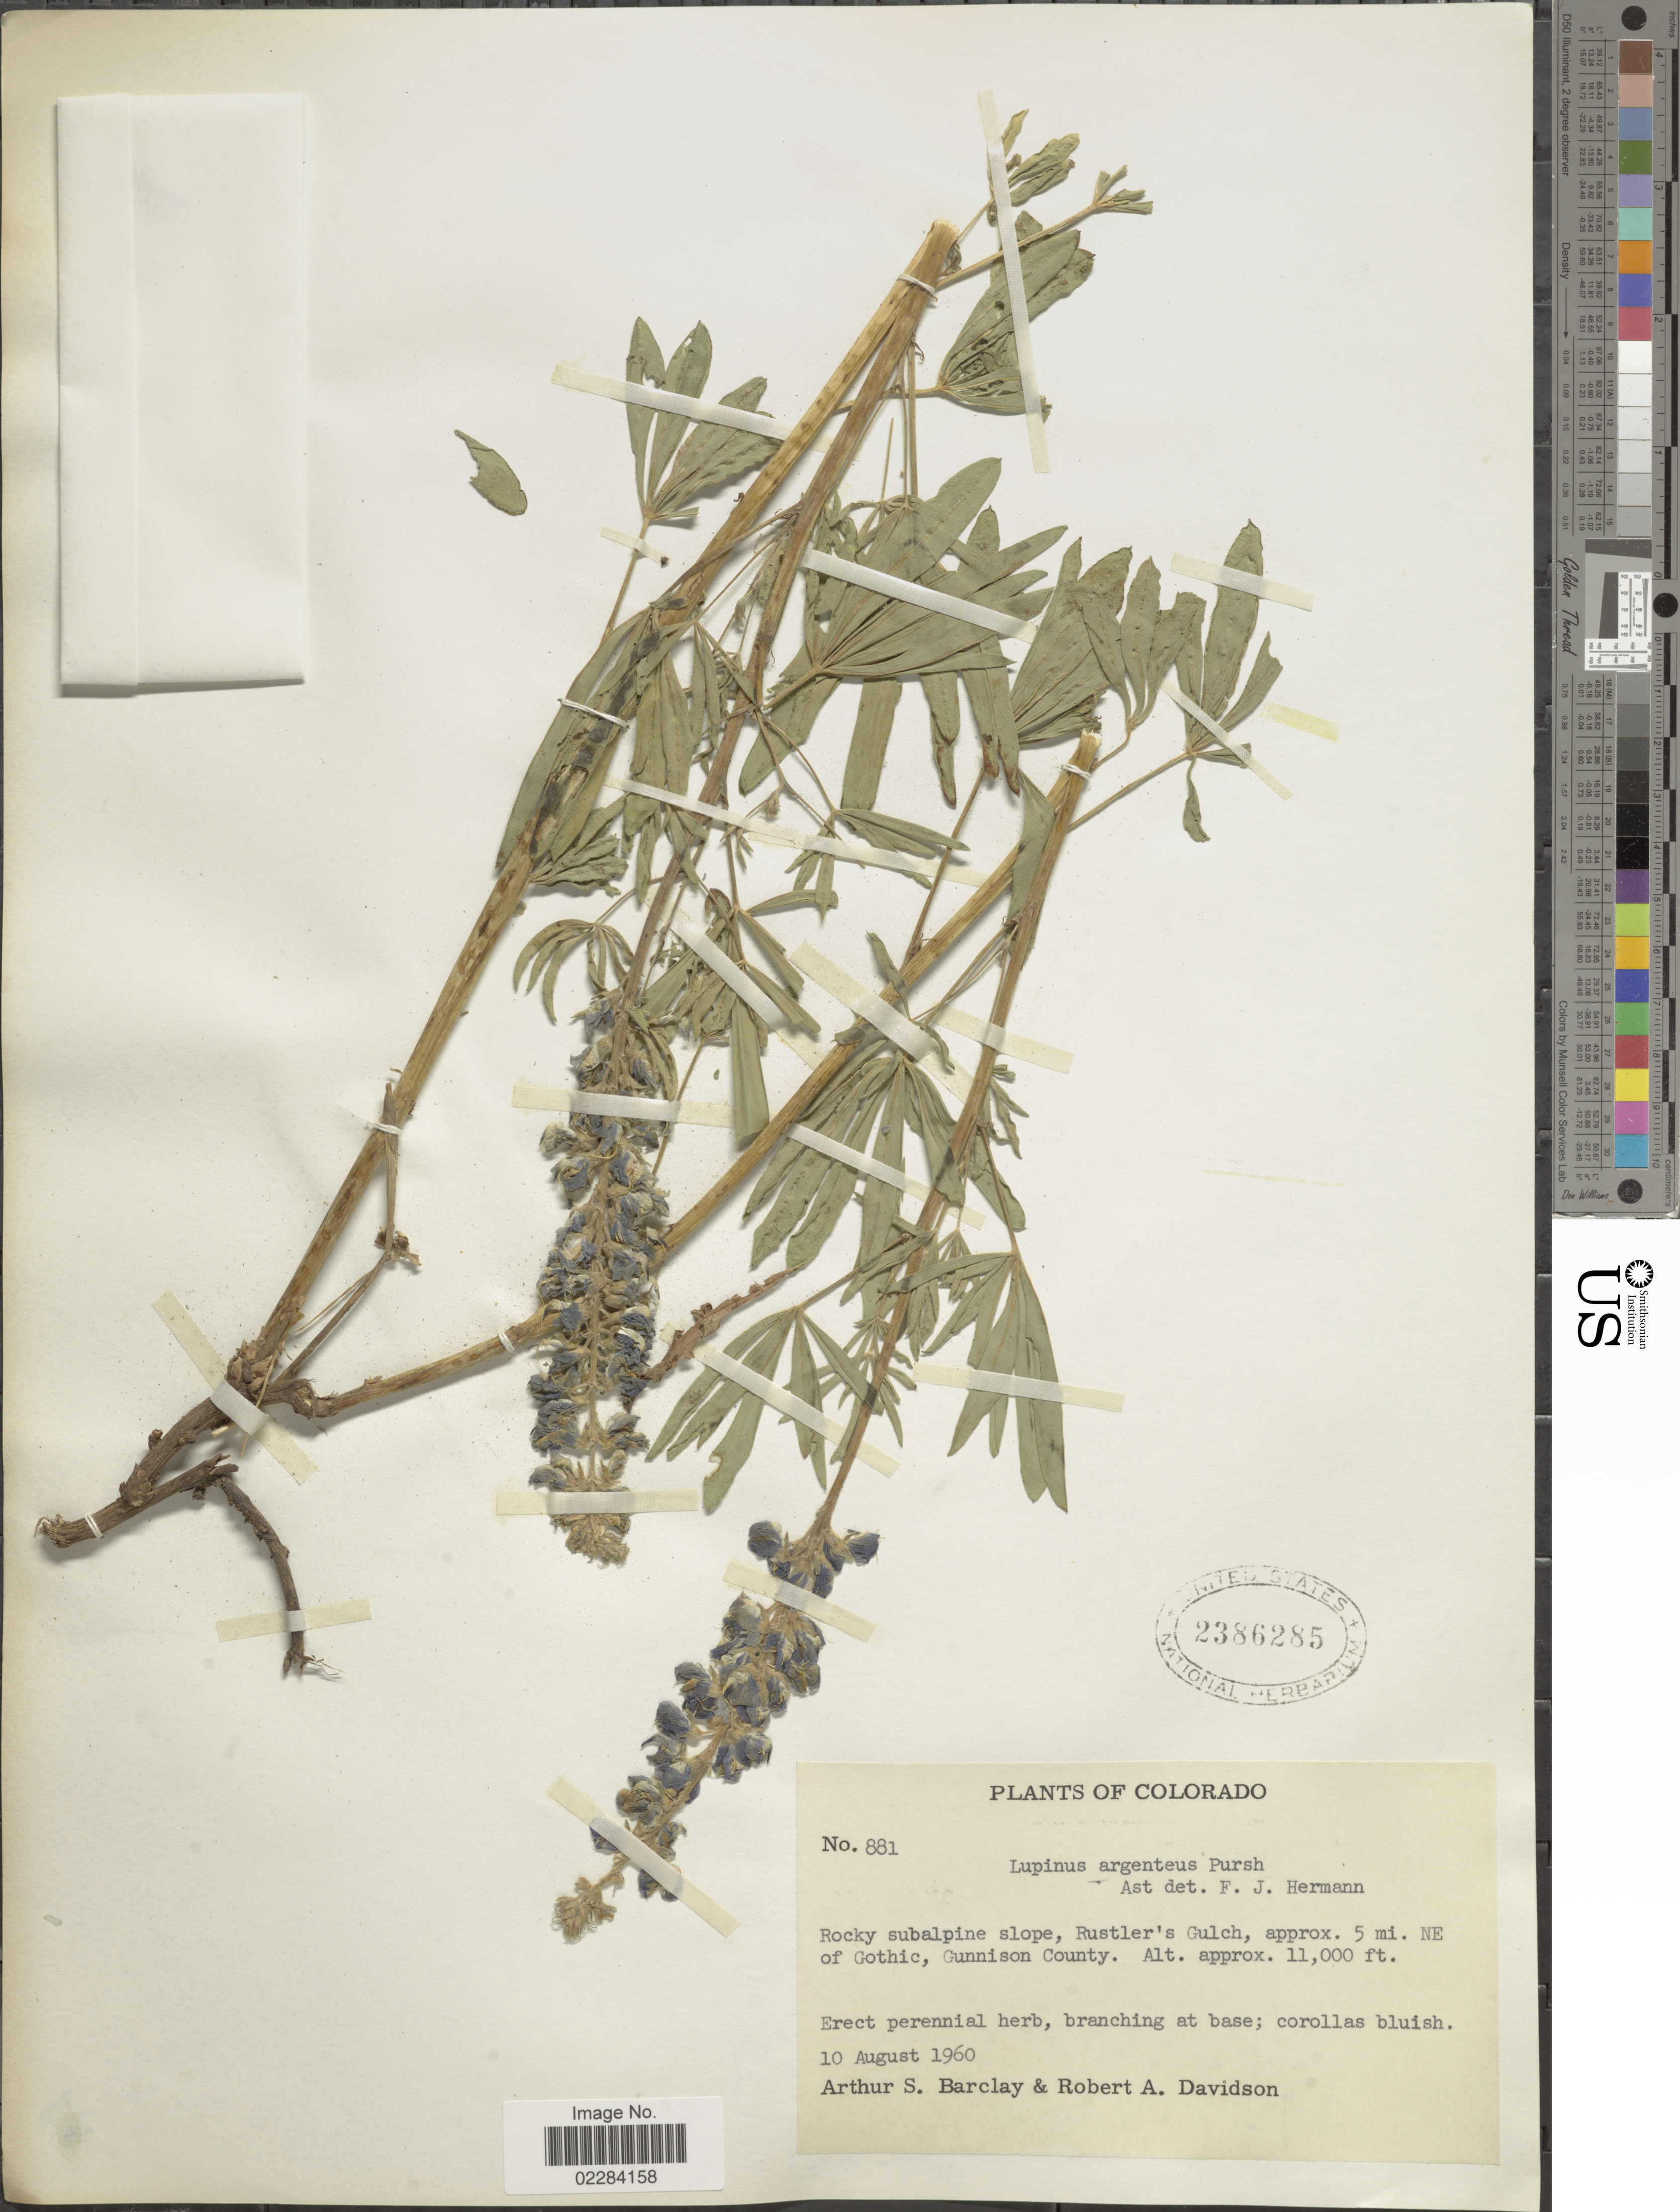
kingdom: Plantae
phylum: Tracheophyta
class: Magnoliopsida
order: Fabales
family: Fabaceae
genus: Lupinus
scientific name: Lupinus argenteus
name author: Pursh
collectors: A. S. Barclay & R. A. Davidson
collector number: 881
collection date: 1960-08-10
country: United States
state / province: Colorado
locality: Rocky subalpine slope, Rustler's Gulch, approx. 5 mi. NE of Gothic, Gunnison County.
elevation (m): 3353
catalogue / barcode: US 2386285